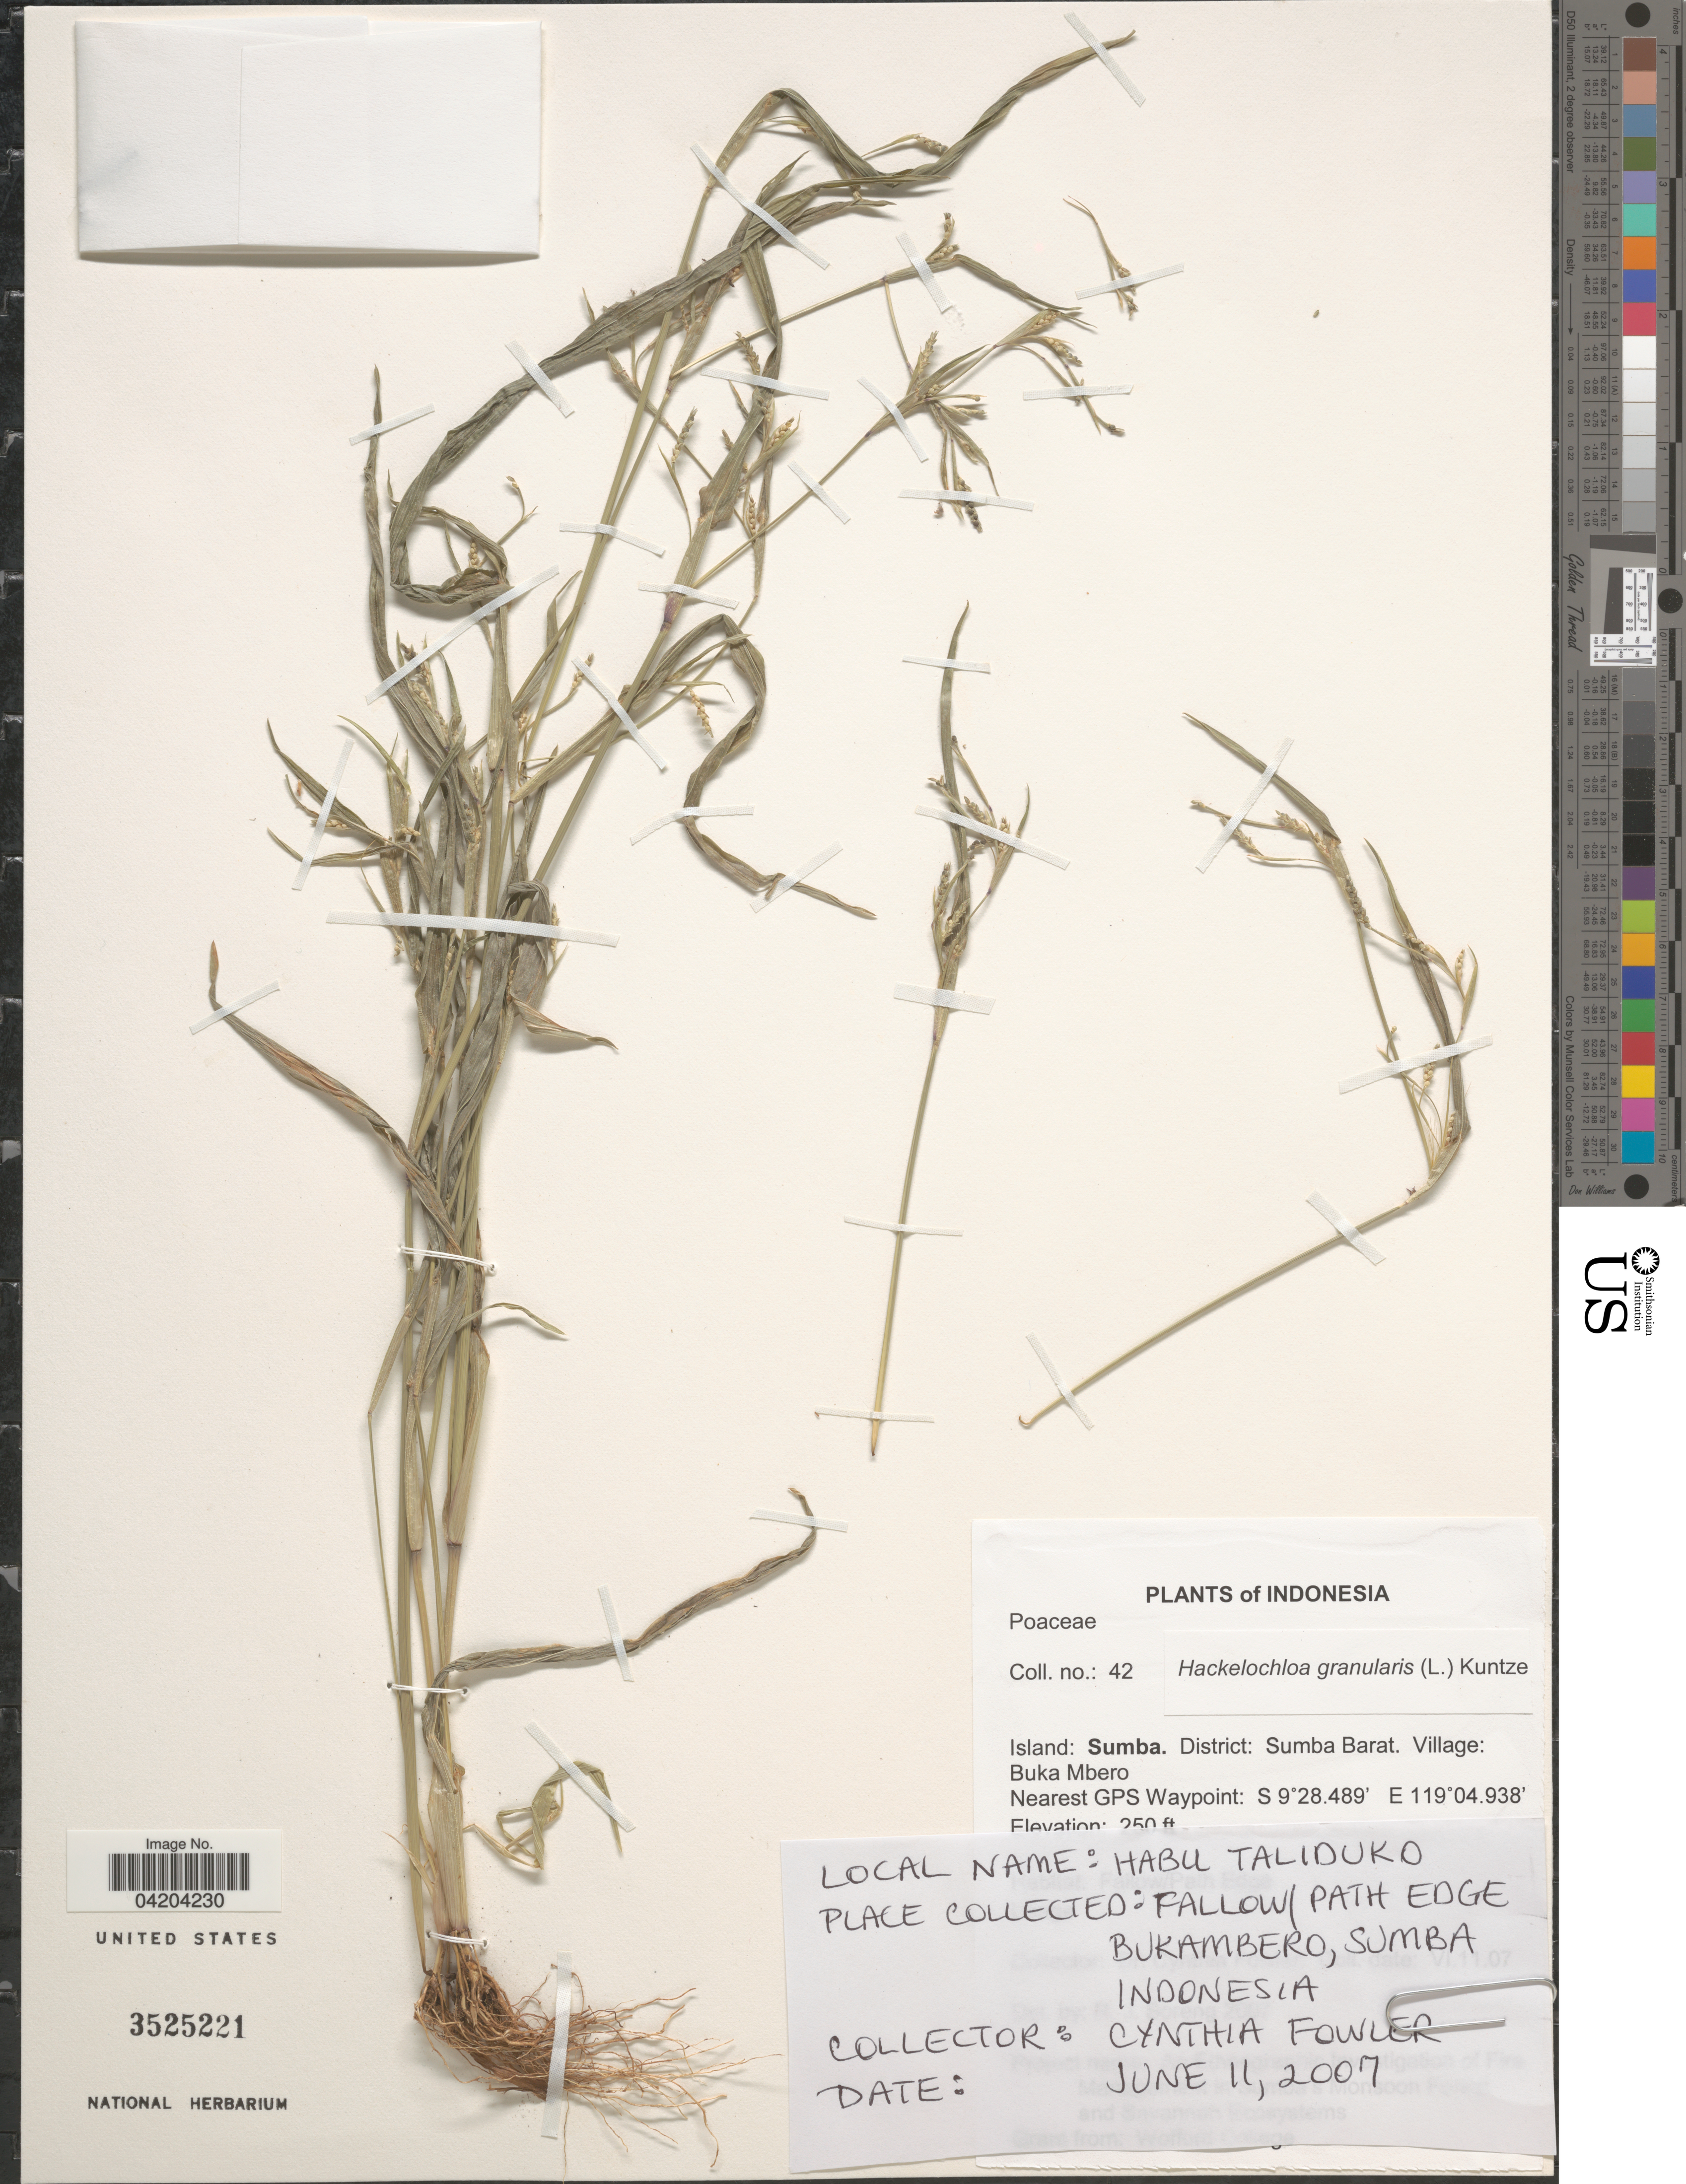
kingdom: Plantae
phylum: Tracheophyta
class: Liliopsida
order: Poales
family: Poaceae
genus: Mnesithea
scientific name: Mnesithea granularis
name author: (L.) de Koning & Sosef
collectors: C. Fowler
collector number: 42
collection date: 2007-06-11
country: Indonesia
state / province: Nusa Tenggara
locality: Island: Sumba. District: Sumba Barat. Village: Buka Mbero.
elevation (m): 76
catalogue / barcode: US 3525221